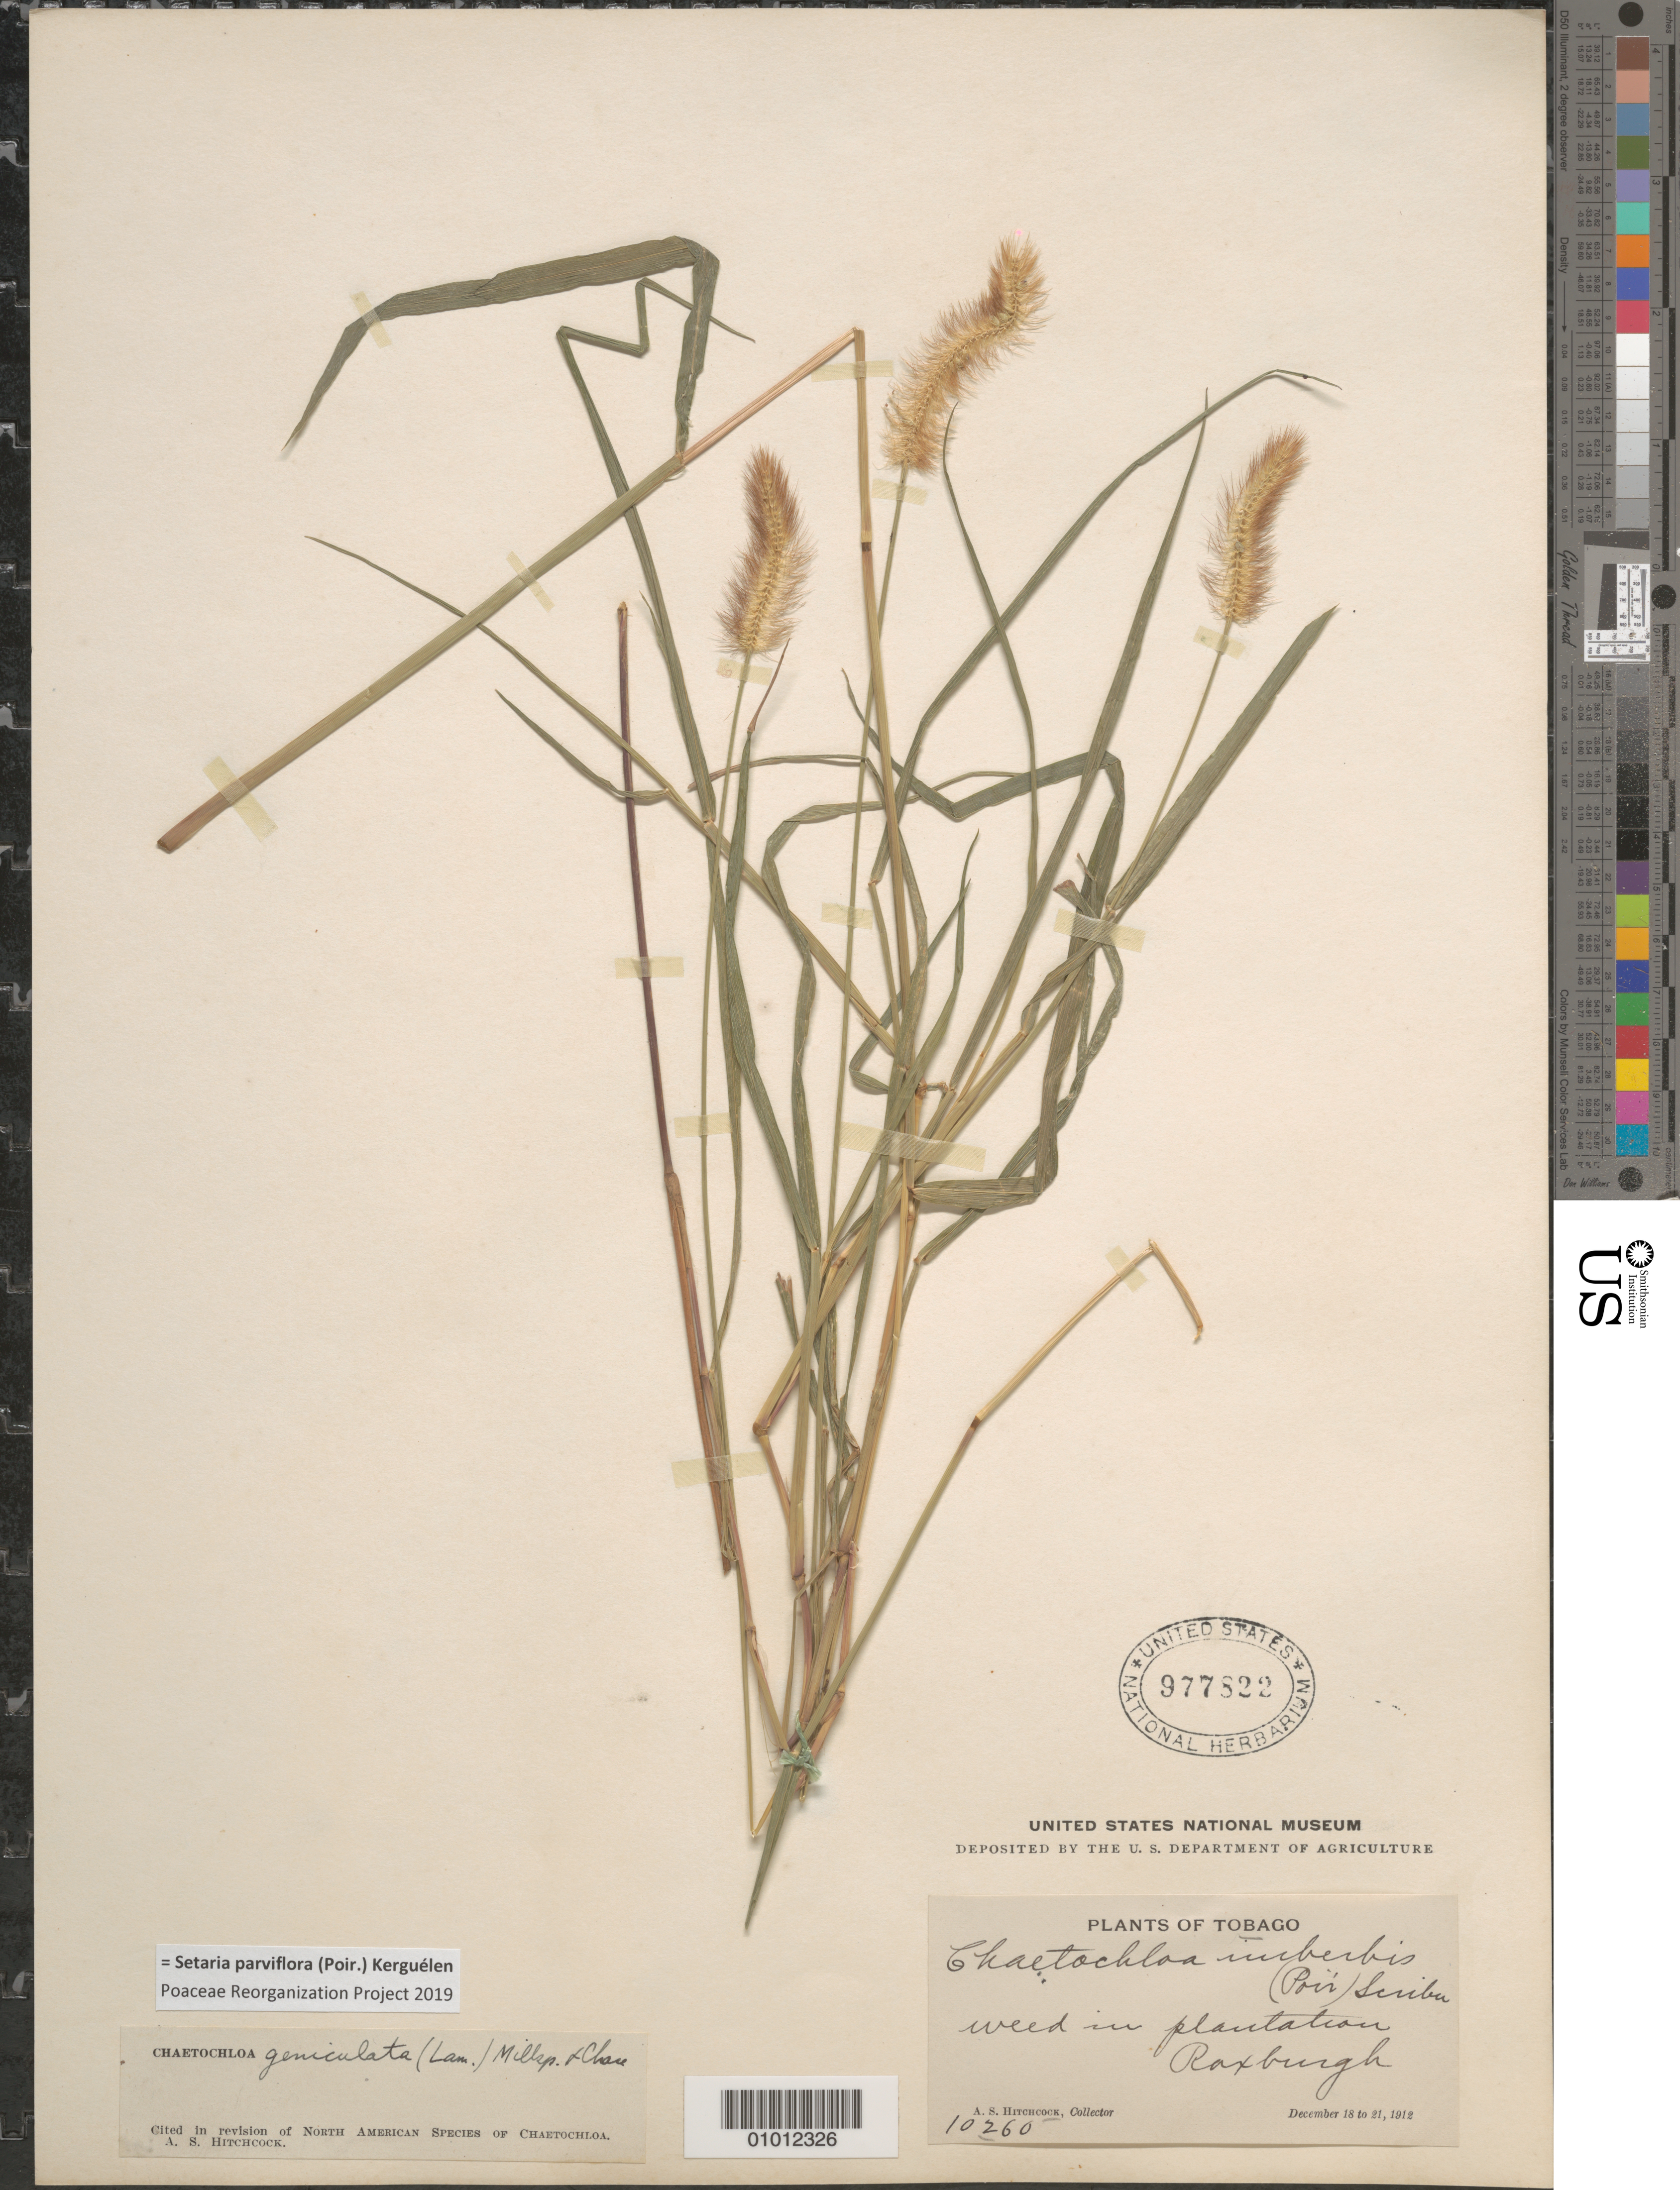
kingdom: Plantae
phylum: Tracheophyta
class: Liliopsida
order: Poales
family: Poaceae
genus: Setaria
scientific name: Setaria parviflora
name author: (Poir.) Kerguélen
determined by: Poaceae Reorganization Project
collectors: A. S. Hitchcock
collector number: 10260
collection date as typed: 18 Dec 1912 to 21 Dec 1912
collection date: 1912-12-18/1912-12-21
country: Trinidad and Tobago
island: Tobago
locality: Roxburgh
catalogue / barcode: US 977822